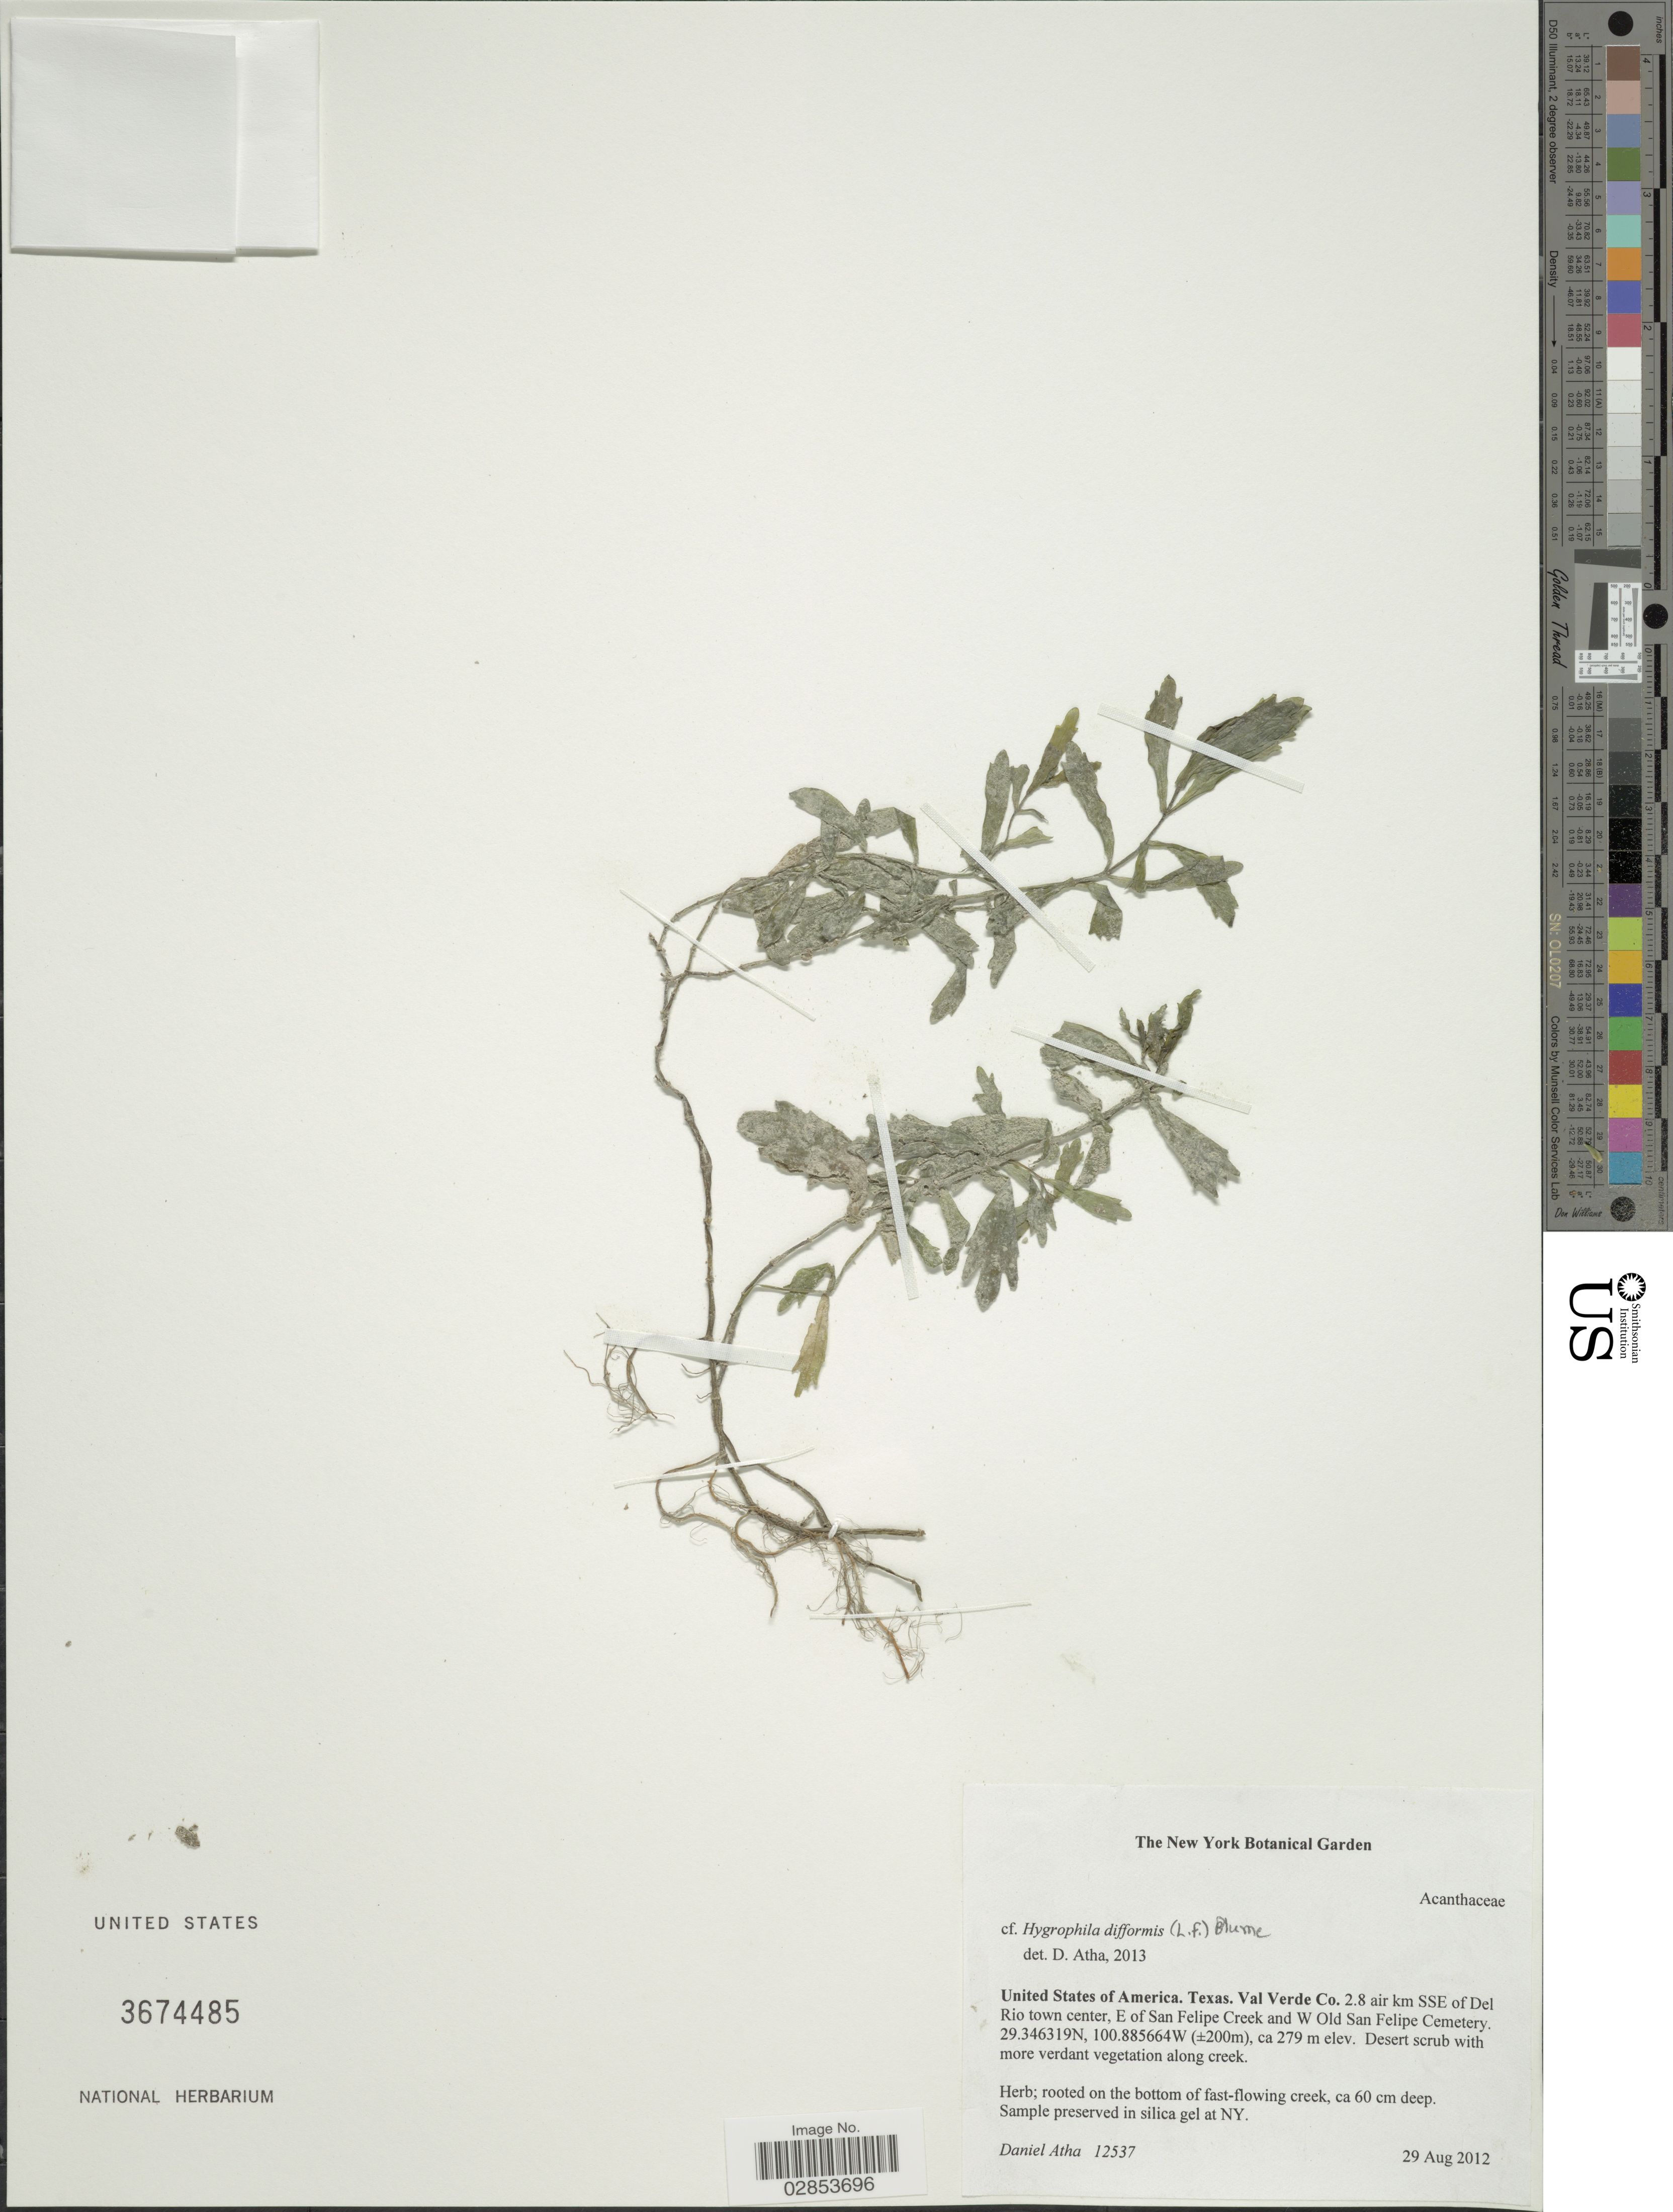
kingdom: Plantae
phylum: Tracheophyta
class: Magnoliopsida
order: Lamiales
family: Acanthaceae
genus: Hygrophila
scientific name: Hygrophila difformis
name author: (L. f.) Blume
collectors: D. Atha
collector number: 12537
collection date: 2012-08-29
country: United States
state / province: Texas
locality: United States of America. Val Verde Co. 2.8 air km SSE of Del Rio town center, E of San Felipe Creek and W Old San Felipe Cemetery.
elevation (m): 200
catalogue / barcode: US 3674485